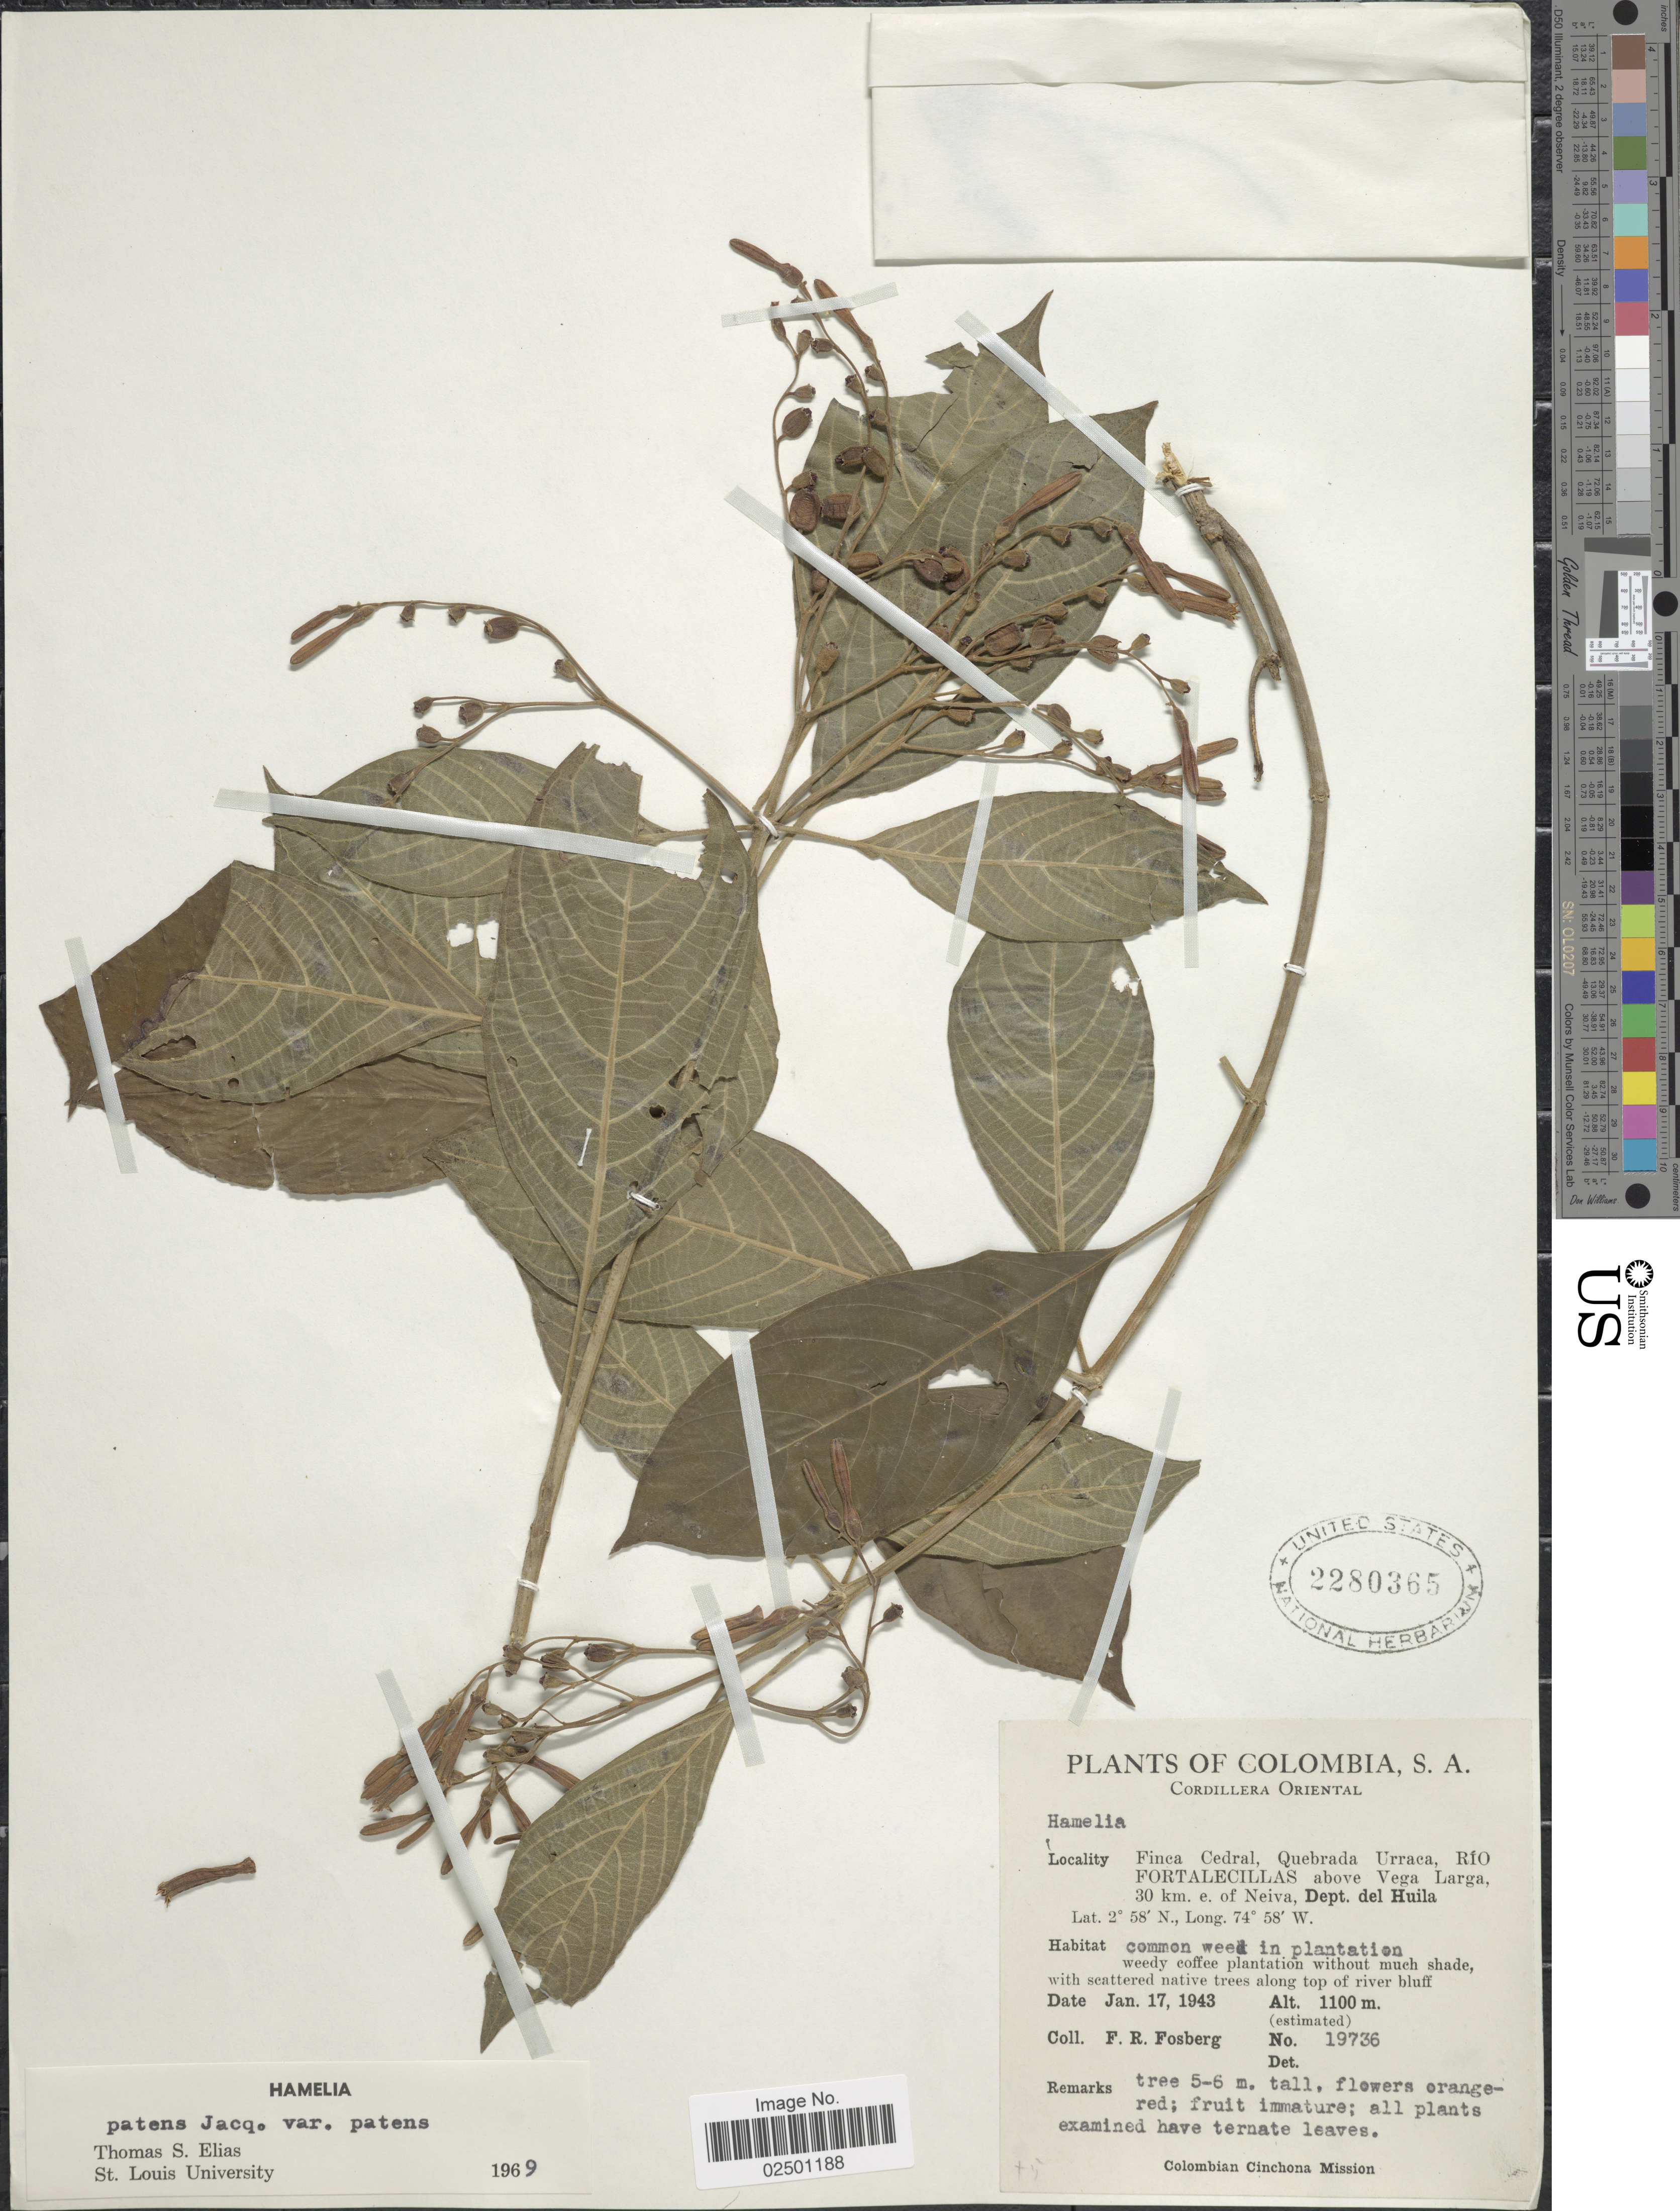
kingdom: Plantae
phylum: Tracheophyta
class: Magnoliopsida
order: Gentianales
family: Rubiaceae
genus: Hamelia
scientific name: Hamelia patens var. patens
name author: Jacq.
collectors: F. R. Fosberg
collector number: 19736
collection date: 1943-01-17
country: Colombia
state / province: Huila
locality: Cordillera Oriental. Finca Cedral, Quebrada Urraca, Rio Fortalecillas above Vega Larga, 30 km. E. of Neiva, Dept. del Huila.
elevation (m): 1100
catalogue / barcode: US 2280365